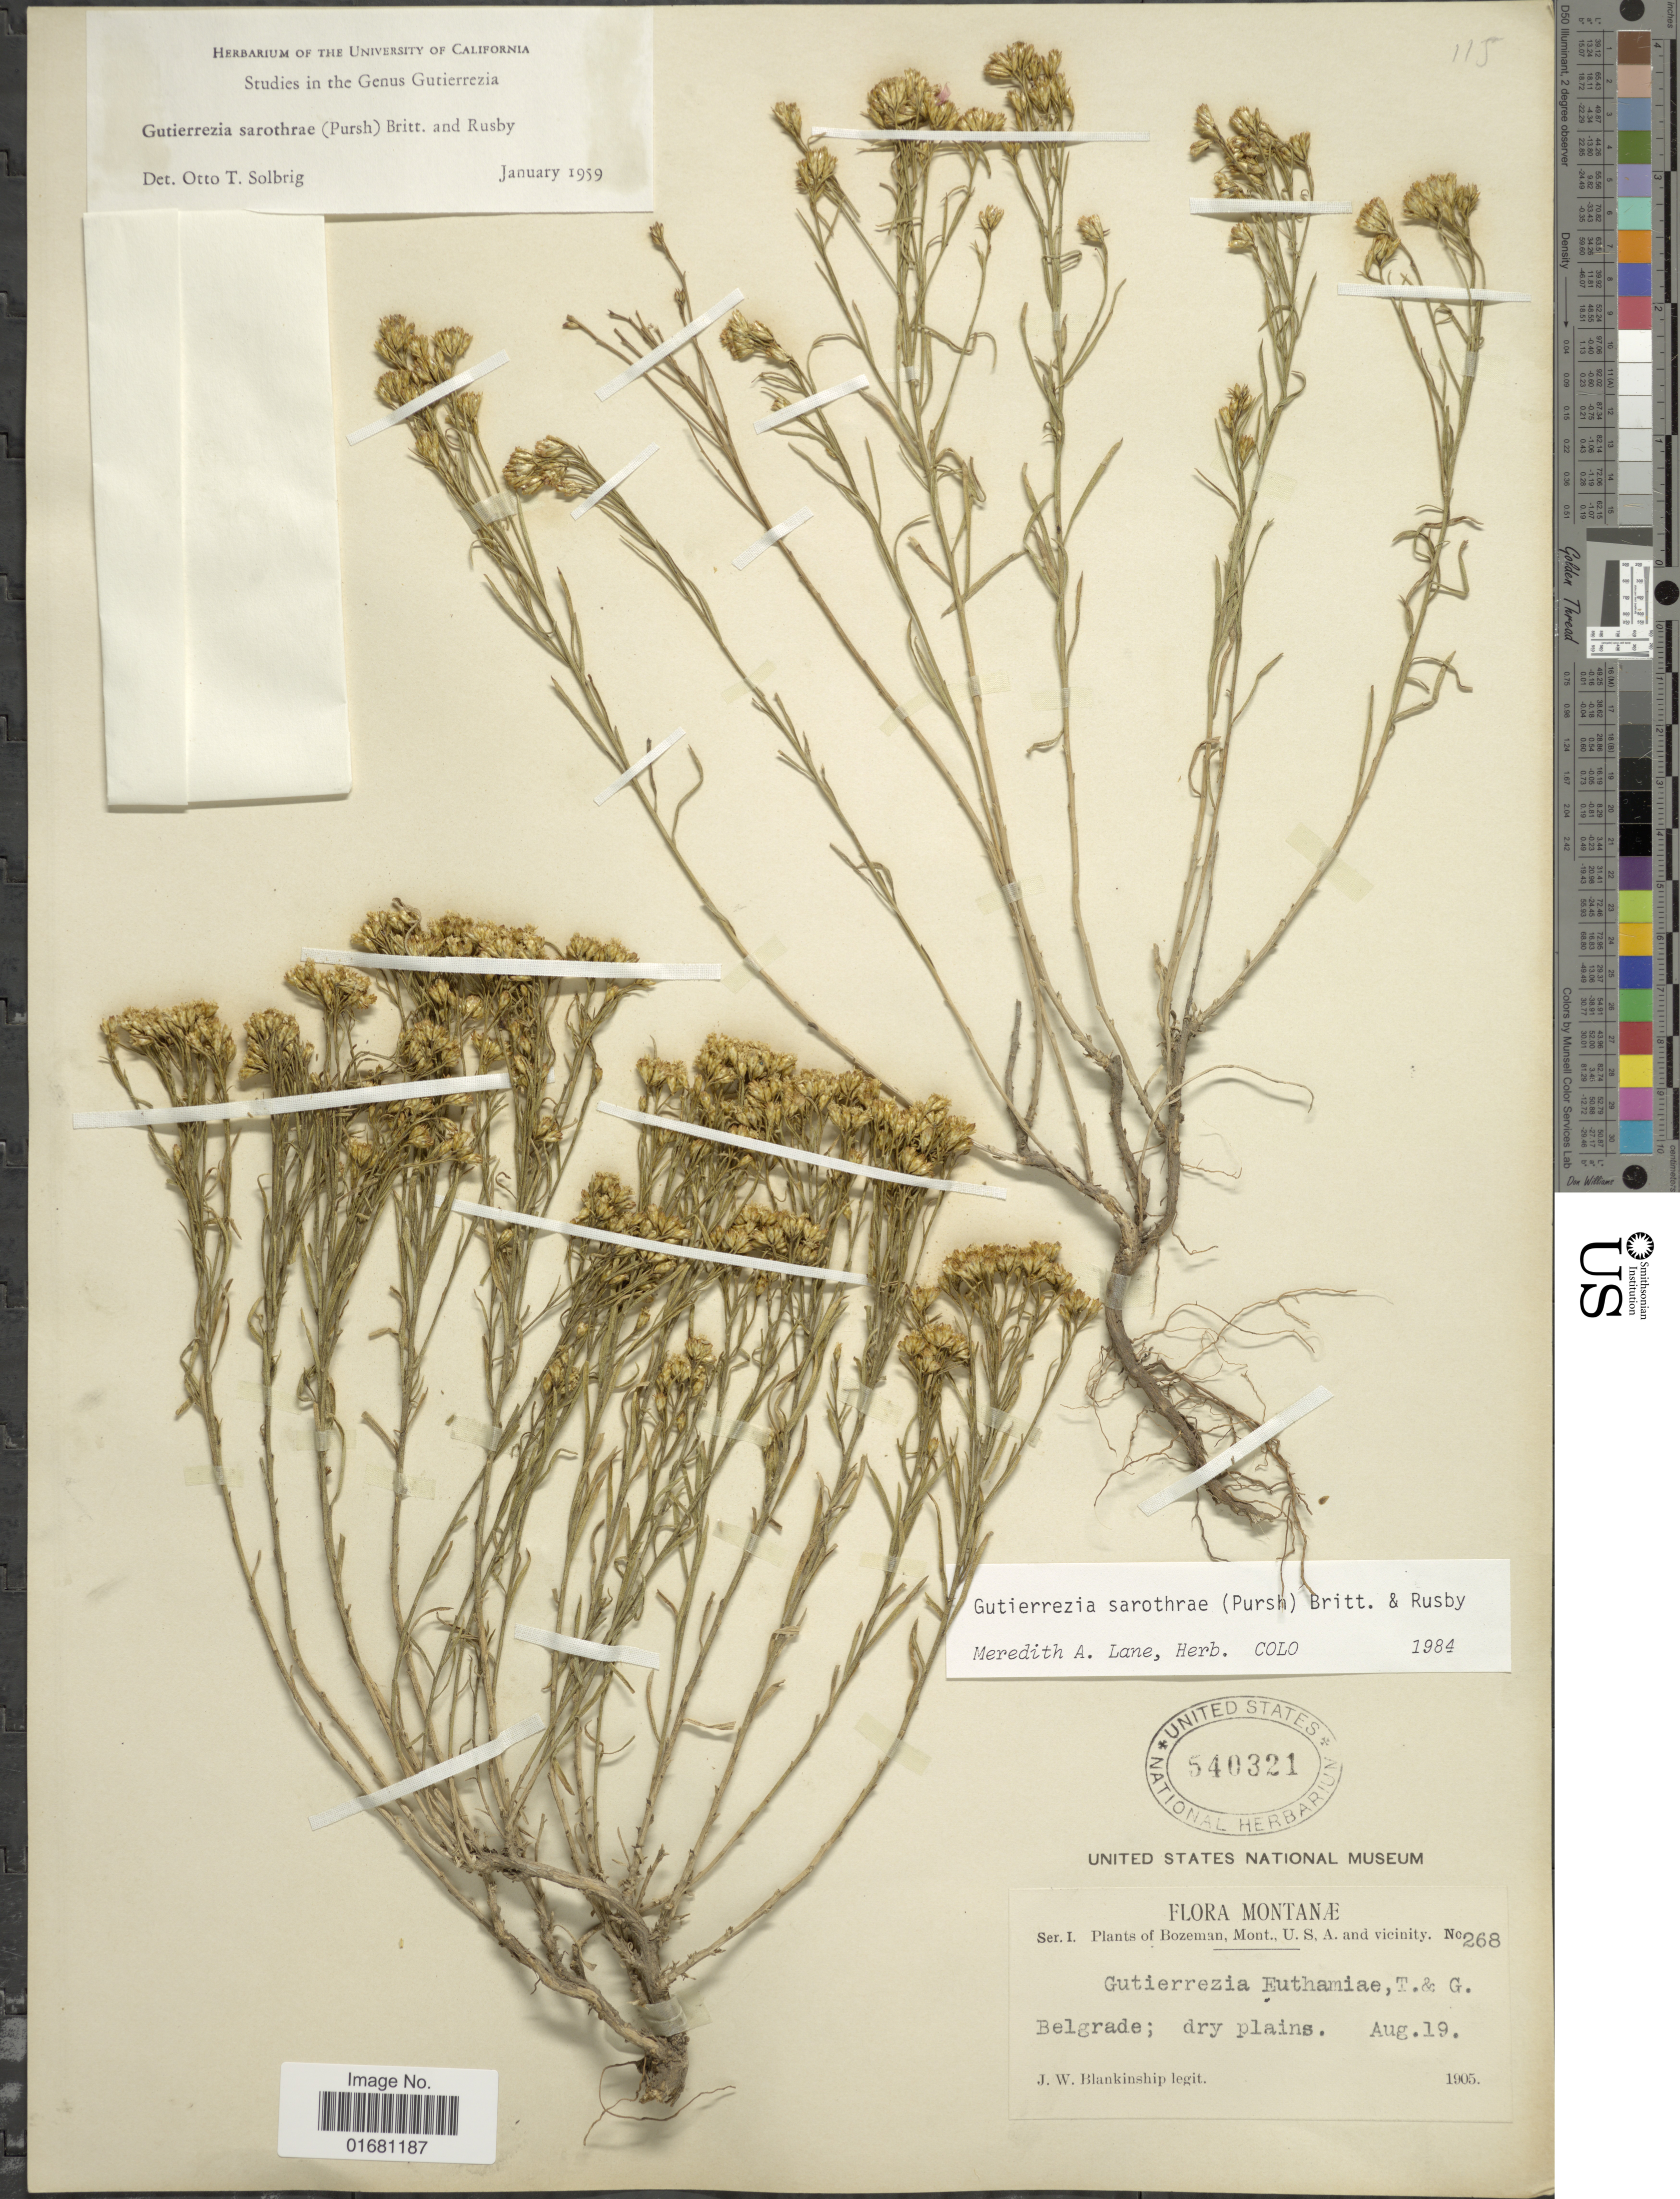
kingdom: Plantae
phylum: Tracheophyta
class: Magnoliopsida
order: Asterales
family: Asteraceae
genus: Gutierrezia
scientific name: Gutierrezia sarothrae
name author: (Pursh) Britton & Rusby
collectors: J. W. Blankinship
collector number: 268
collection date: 1905-08-19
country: United States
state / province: Montana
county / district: Gallatin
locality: Bozeman, Belgrade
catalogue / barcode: US 540321